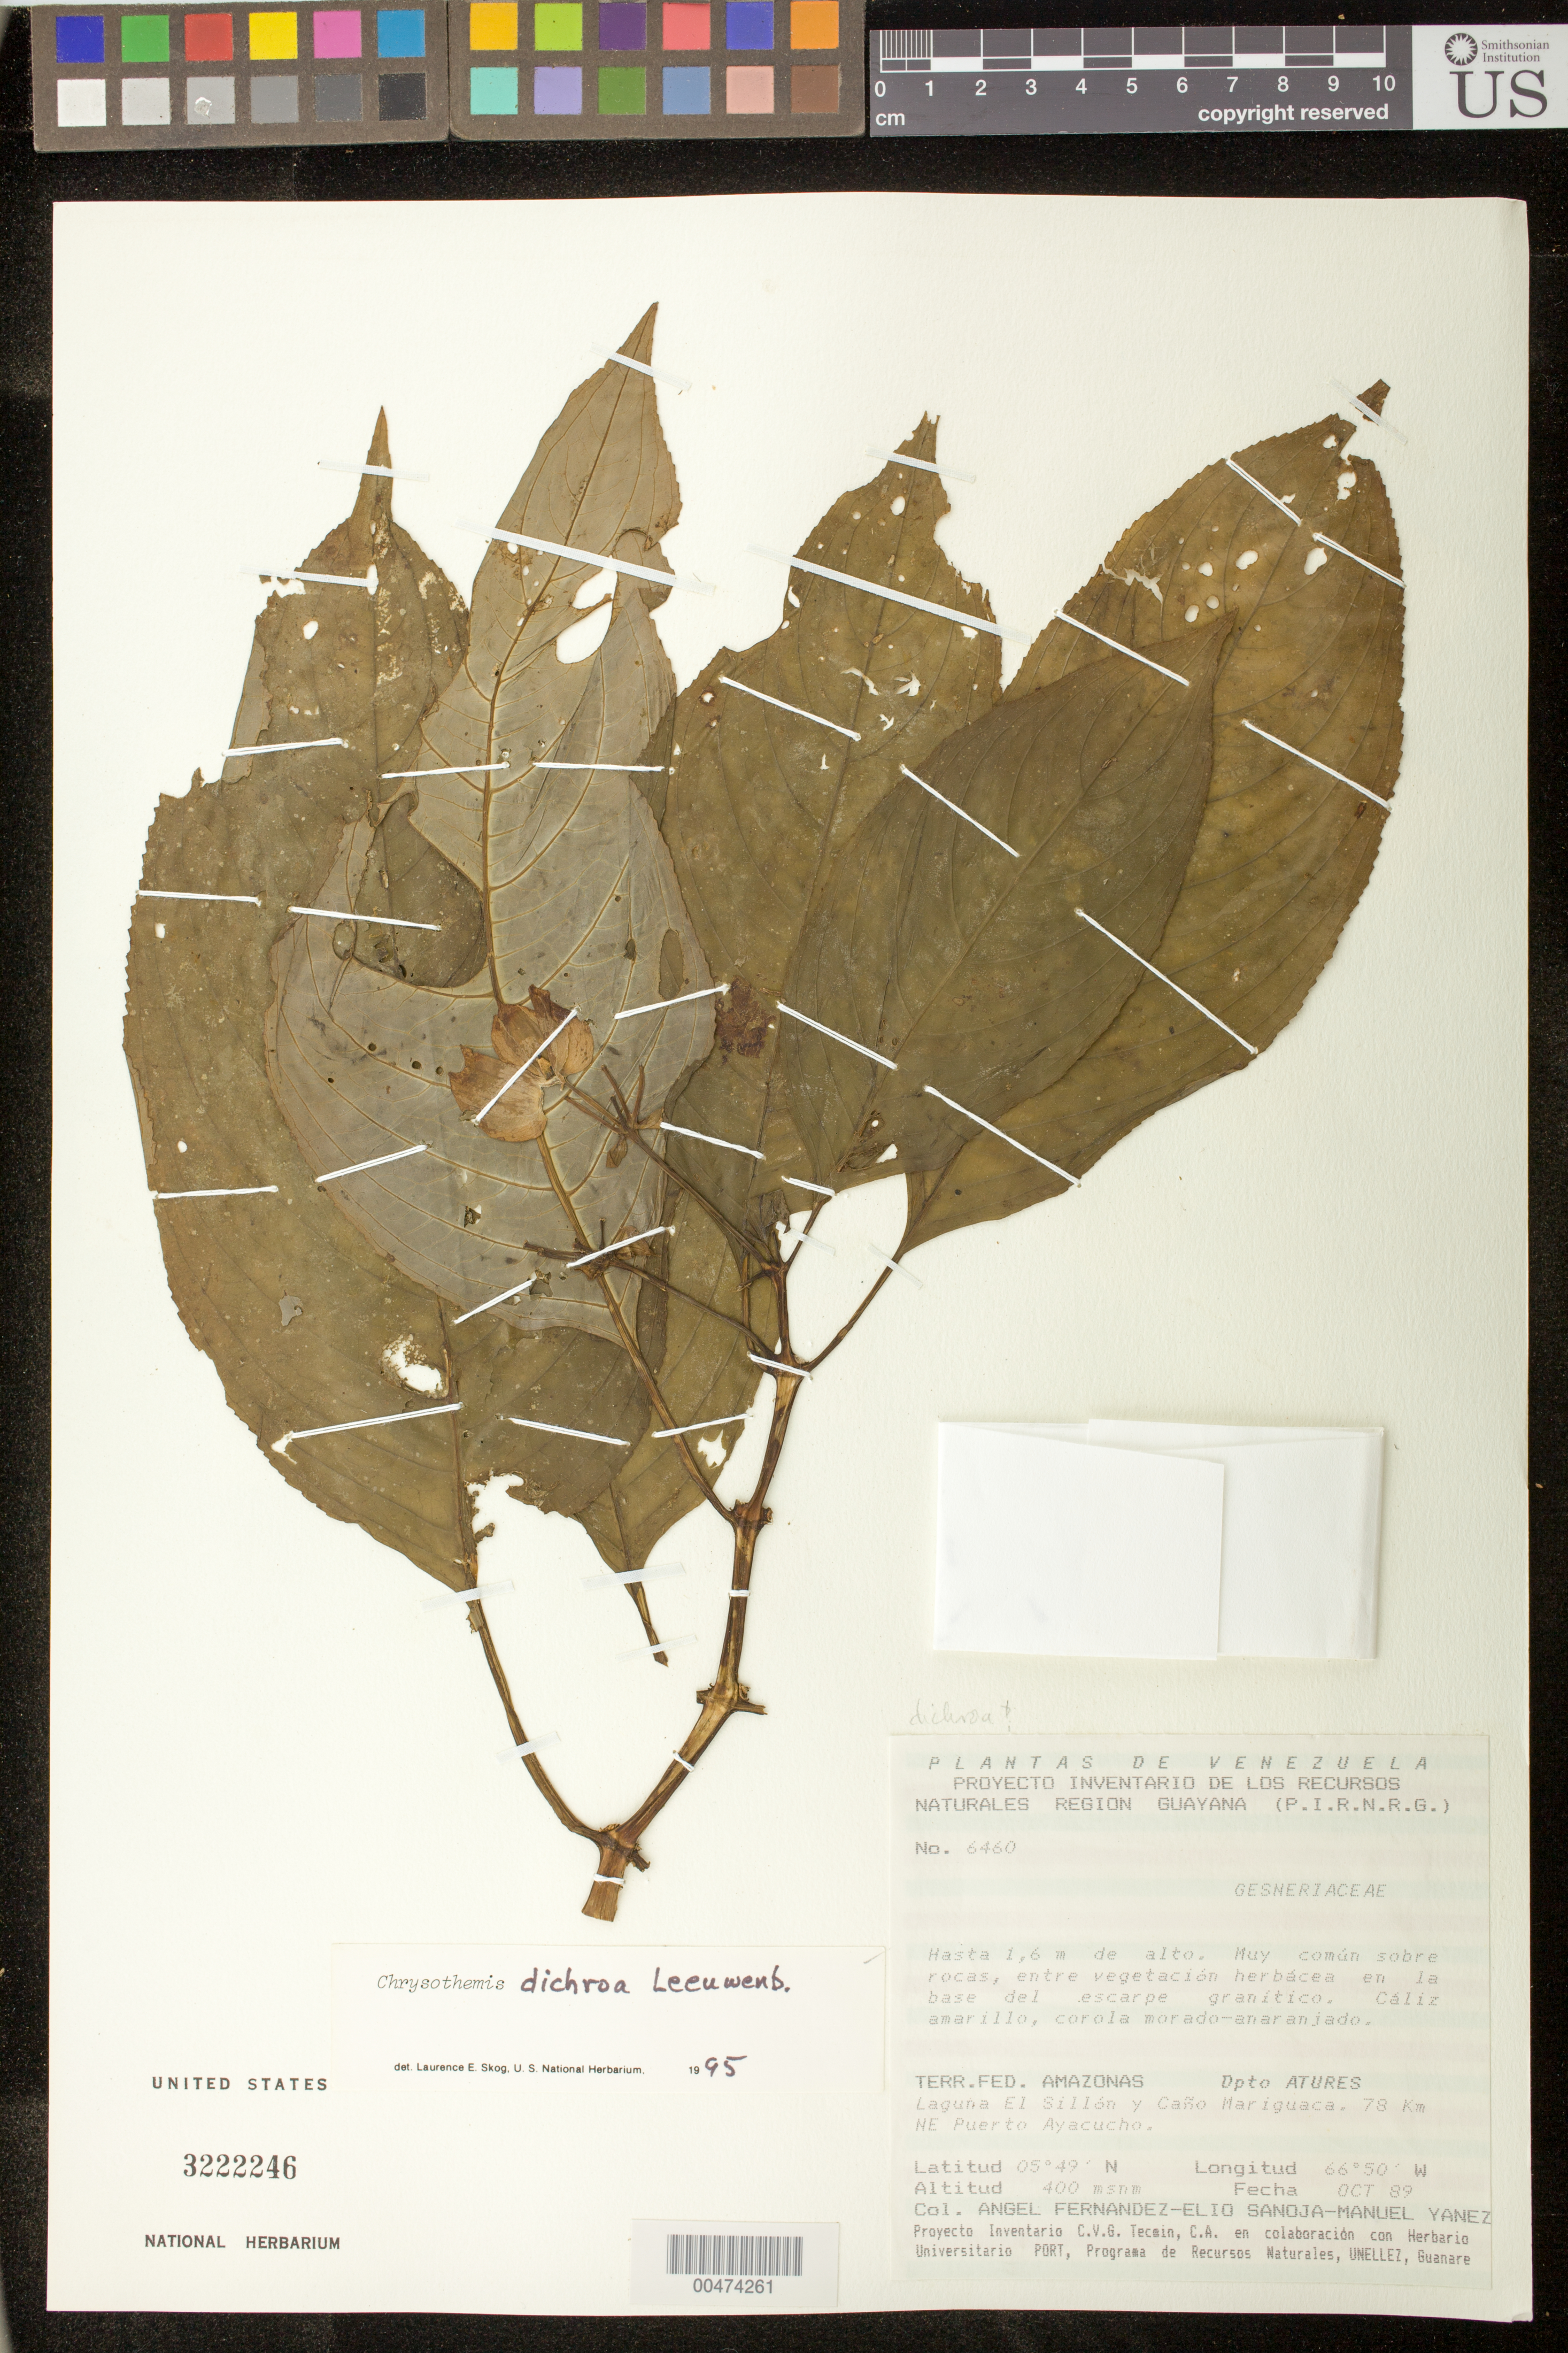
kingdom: Plantae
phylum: Tracheophyta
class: Magnoliopsida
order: Lamiales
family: Gesneriaceae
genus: Chrysothemis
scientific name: Chrysothemis dichroa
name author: Leeuwenb.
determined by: Clark, J. L., (SEL), The Marie Selby Botanical Garden (UNITED STATES)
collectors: A. Fernández, E. Sanoja & M. Yanez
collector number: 6460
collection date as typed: Oct 1989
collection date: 1989-10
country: Venezuela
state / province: Amazonas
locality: Dpto. Atures, Laguna El Sillón & Caño Mariguaca, 78 km NE Puerto Ayacucho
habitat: Muy común sobre rocas, entre vegetación herbácea en la base del escarpe granítico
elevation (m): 400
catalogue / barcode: US 3222246